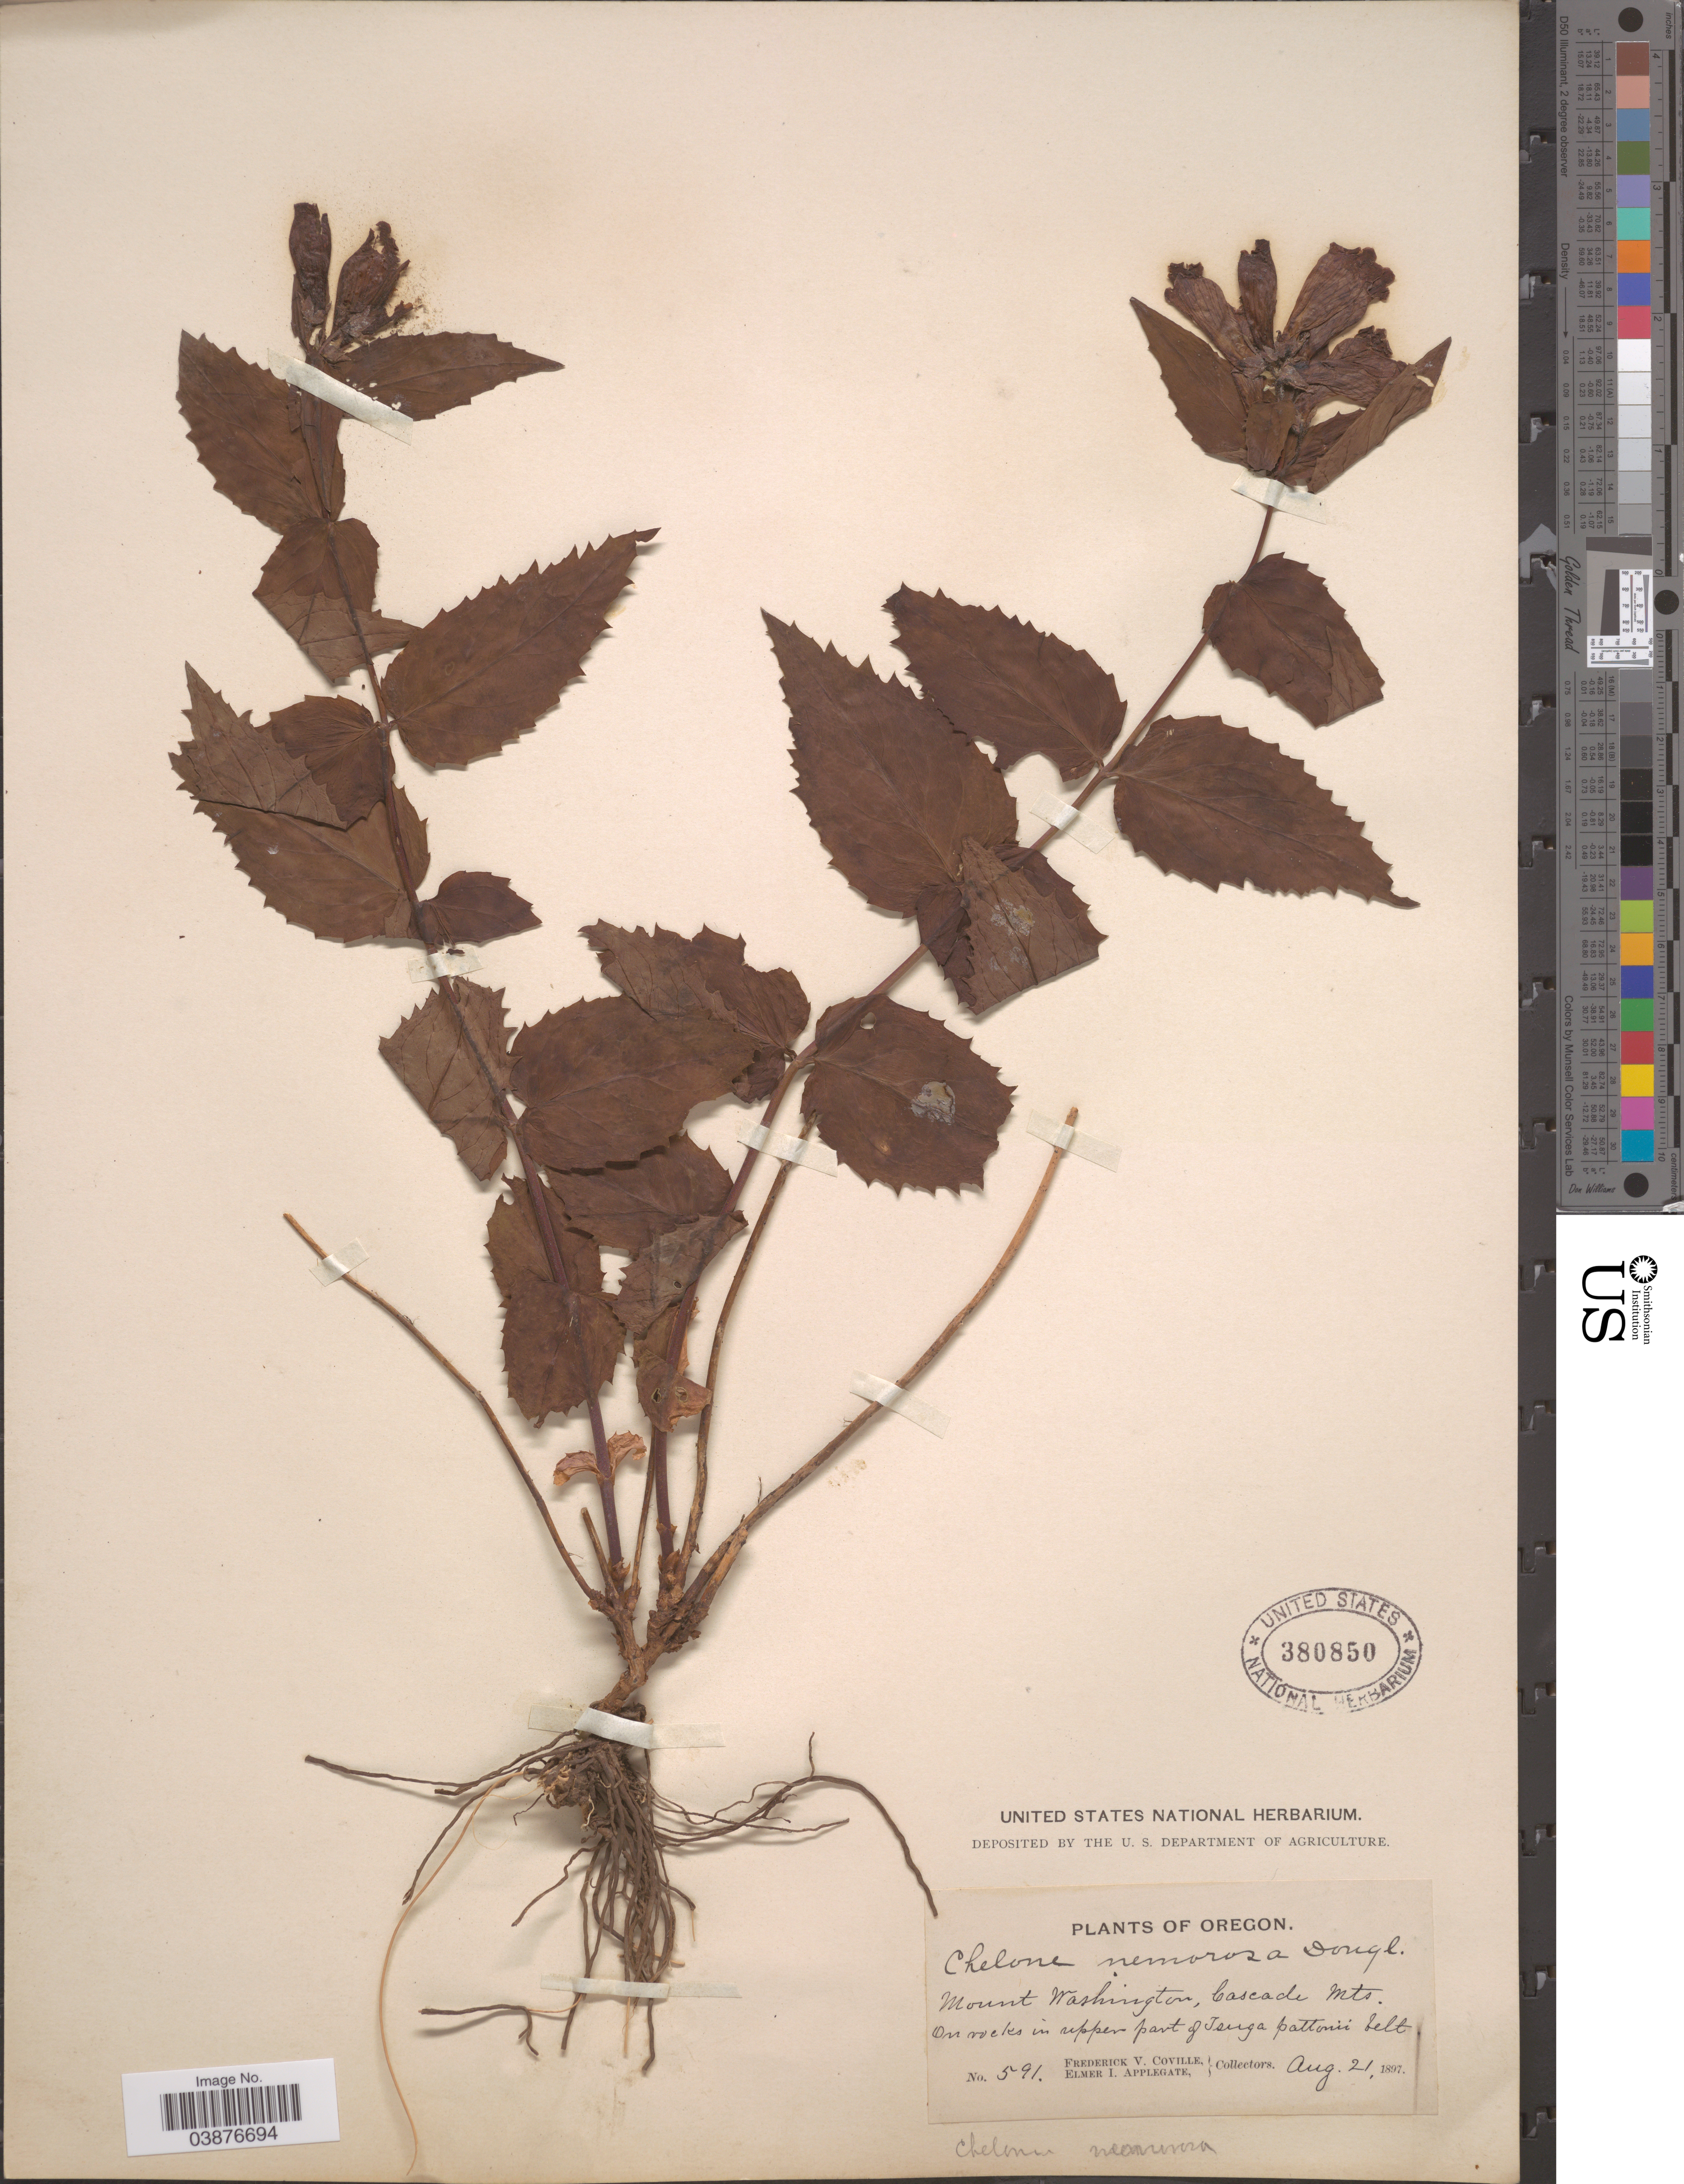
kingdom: Plantae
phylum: Tracheophyta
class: Magnoliopsida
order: Lamiales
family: Plantaginaceae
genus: Penstemon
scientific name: Penstemon nemorosus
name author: (Douglas ex Lindl.) Trautv.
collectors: F. V. Coville & E. I. Applegate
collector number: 591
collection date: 1897-08-21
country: United States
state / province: Oregon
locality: Mount Washington, Cascade Mts.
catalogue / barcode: US 380850